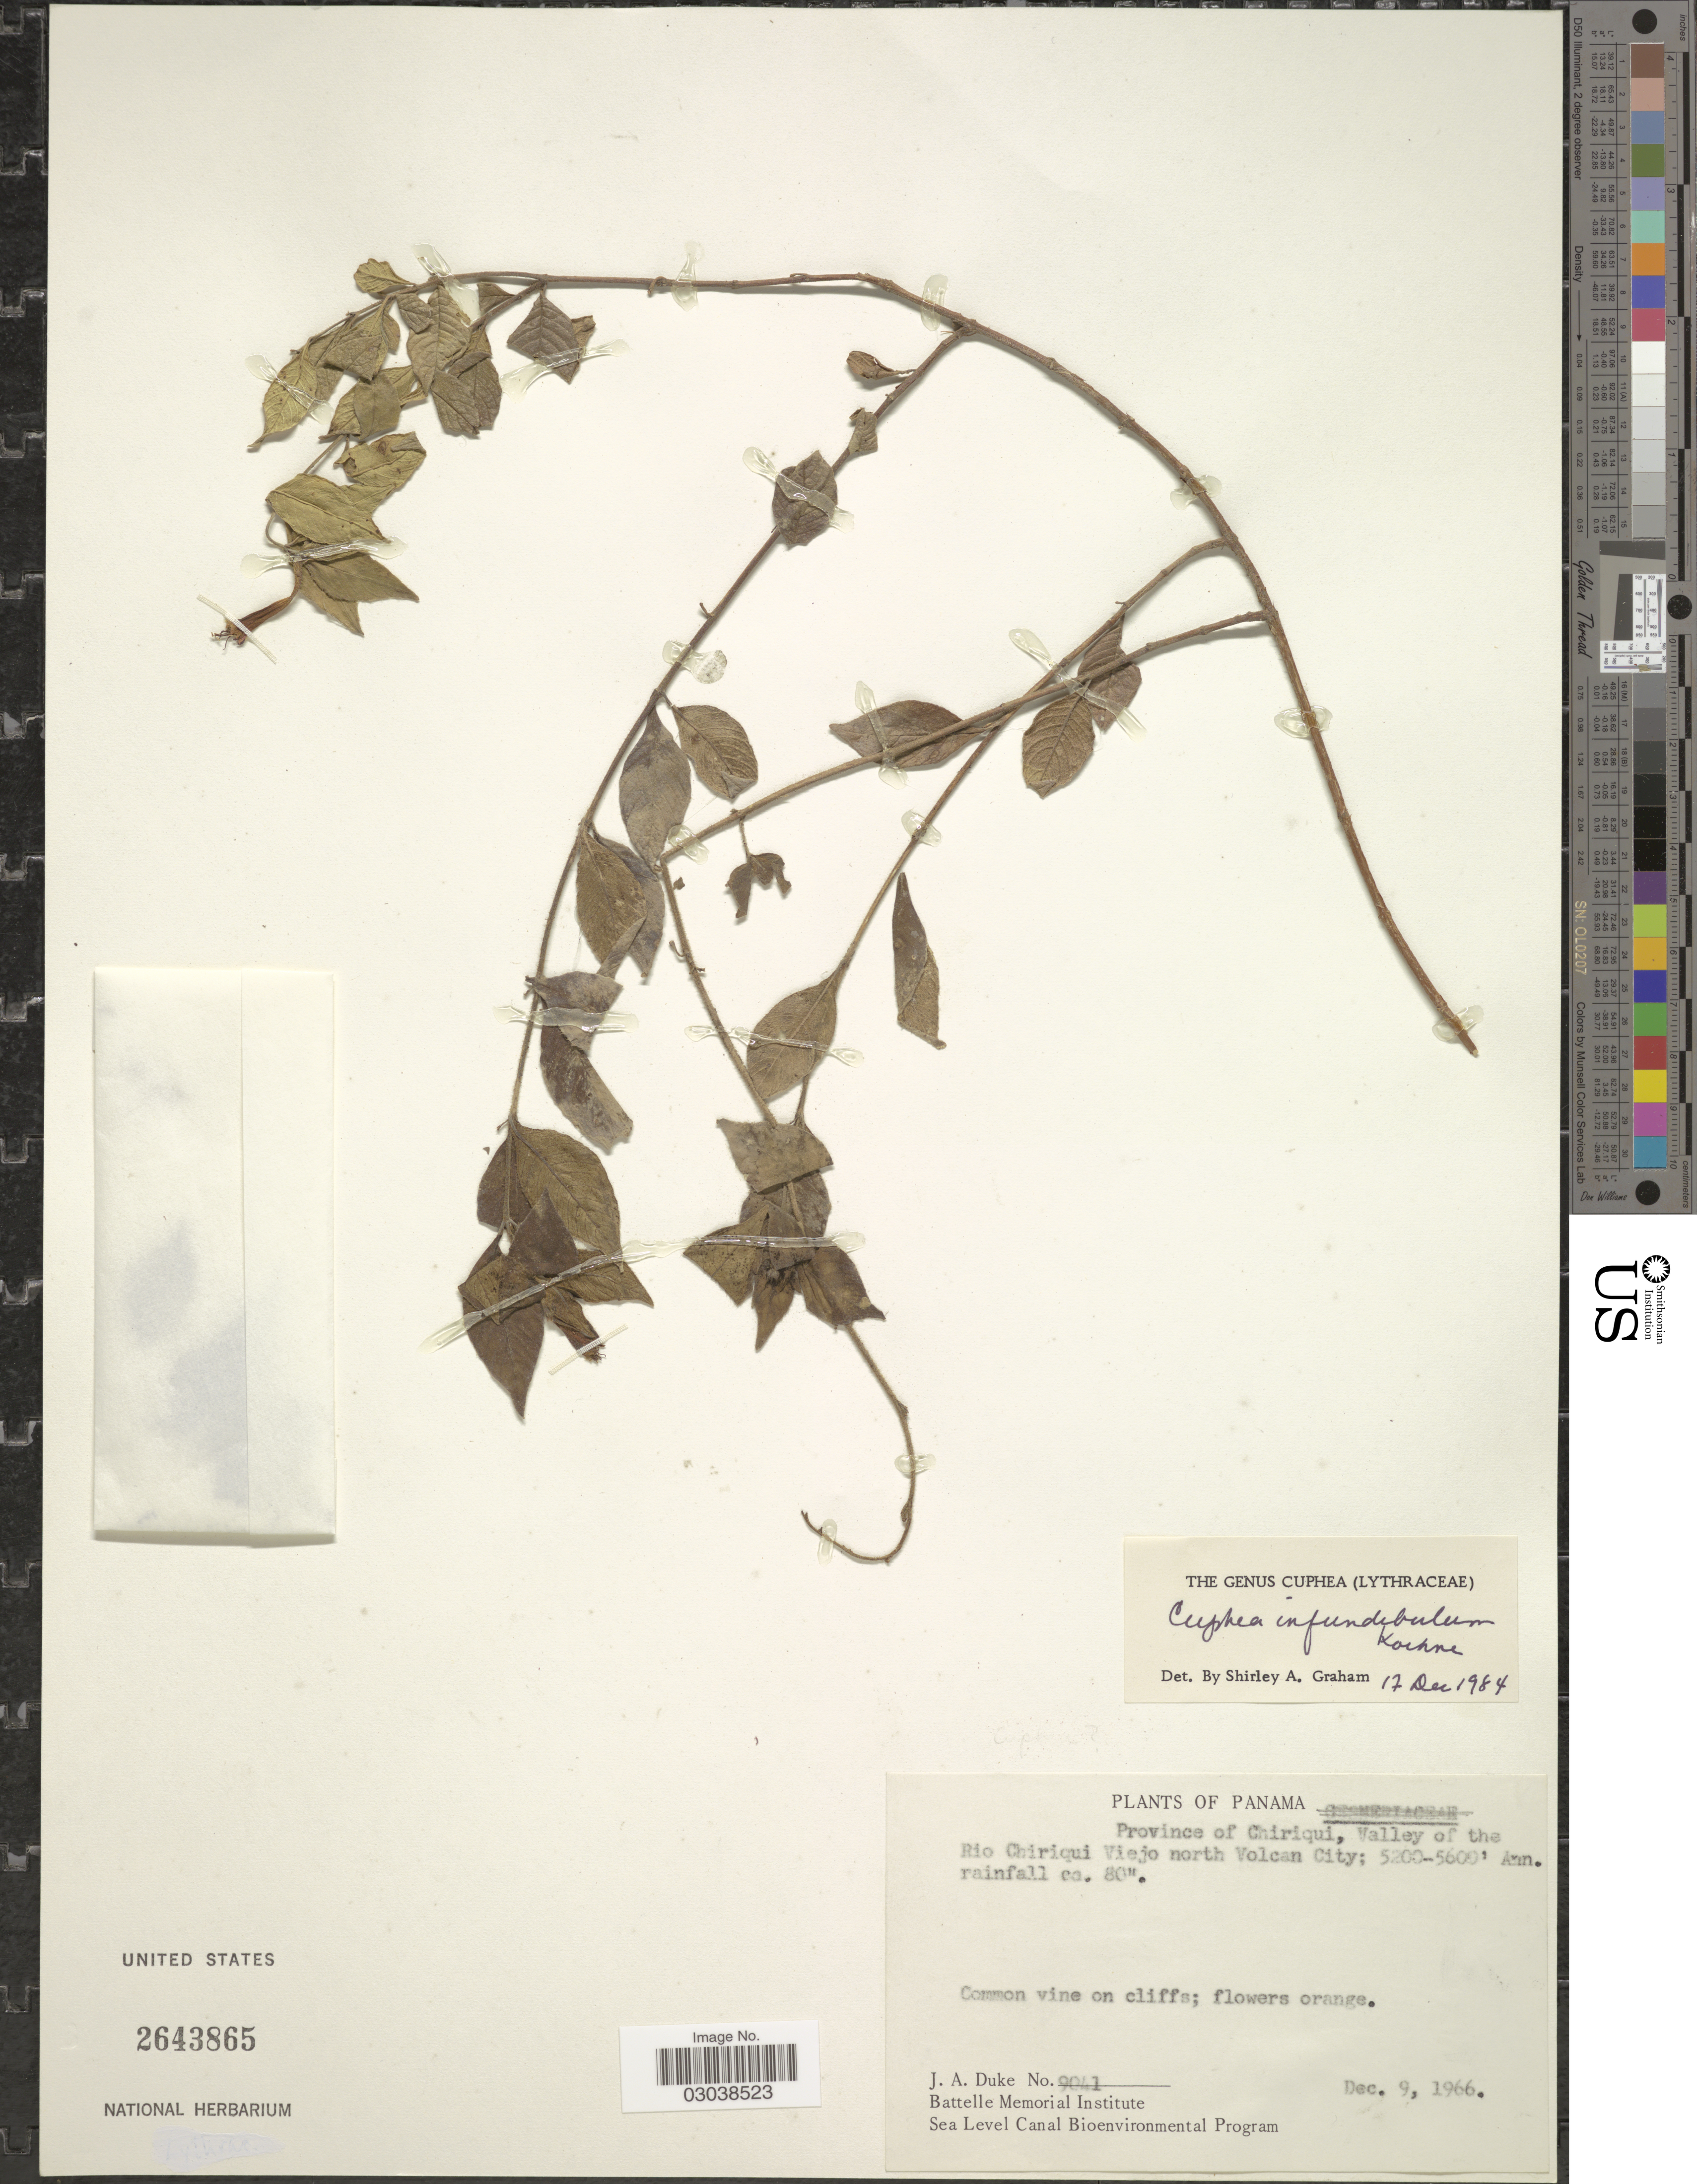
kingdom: Plantae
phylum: Tracheophyta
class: Magnoliopsida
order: Myrtales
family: Lythraceae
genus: Cuphea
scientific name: Cuphea infundibulum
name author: Koehne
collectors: J. A. Duke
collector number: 9041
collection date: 1966-12-09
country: Panama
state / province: Chiriqui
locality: Valley of the Rio Chiriqui Viejo north Volcan City.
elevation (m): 1585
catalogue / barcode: US 2643865